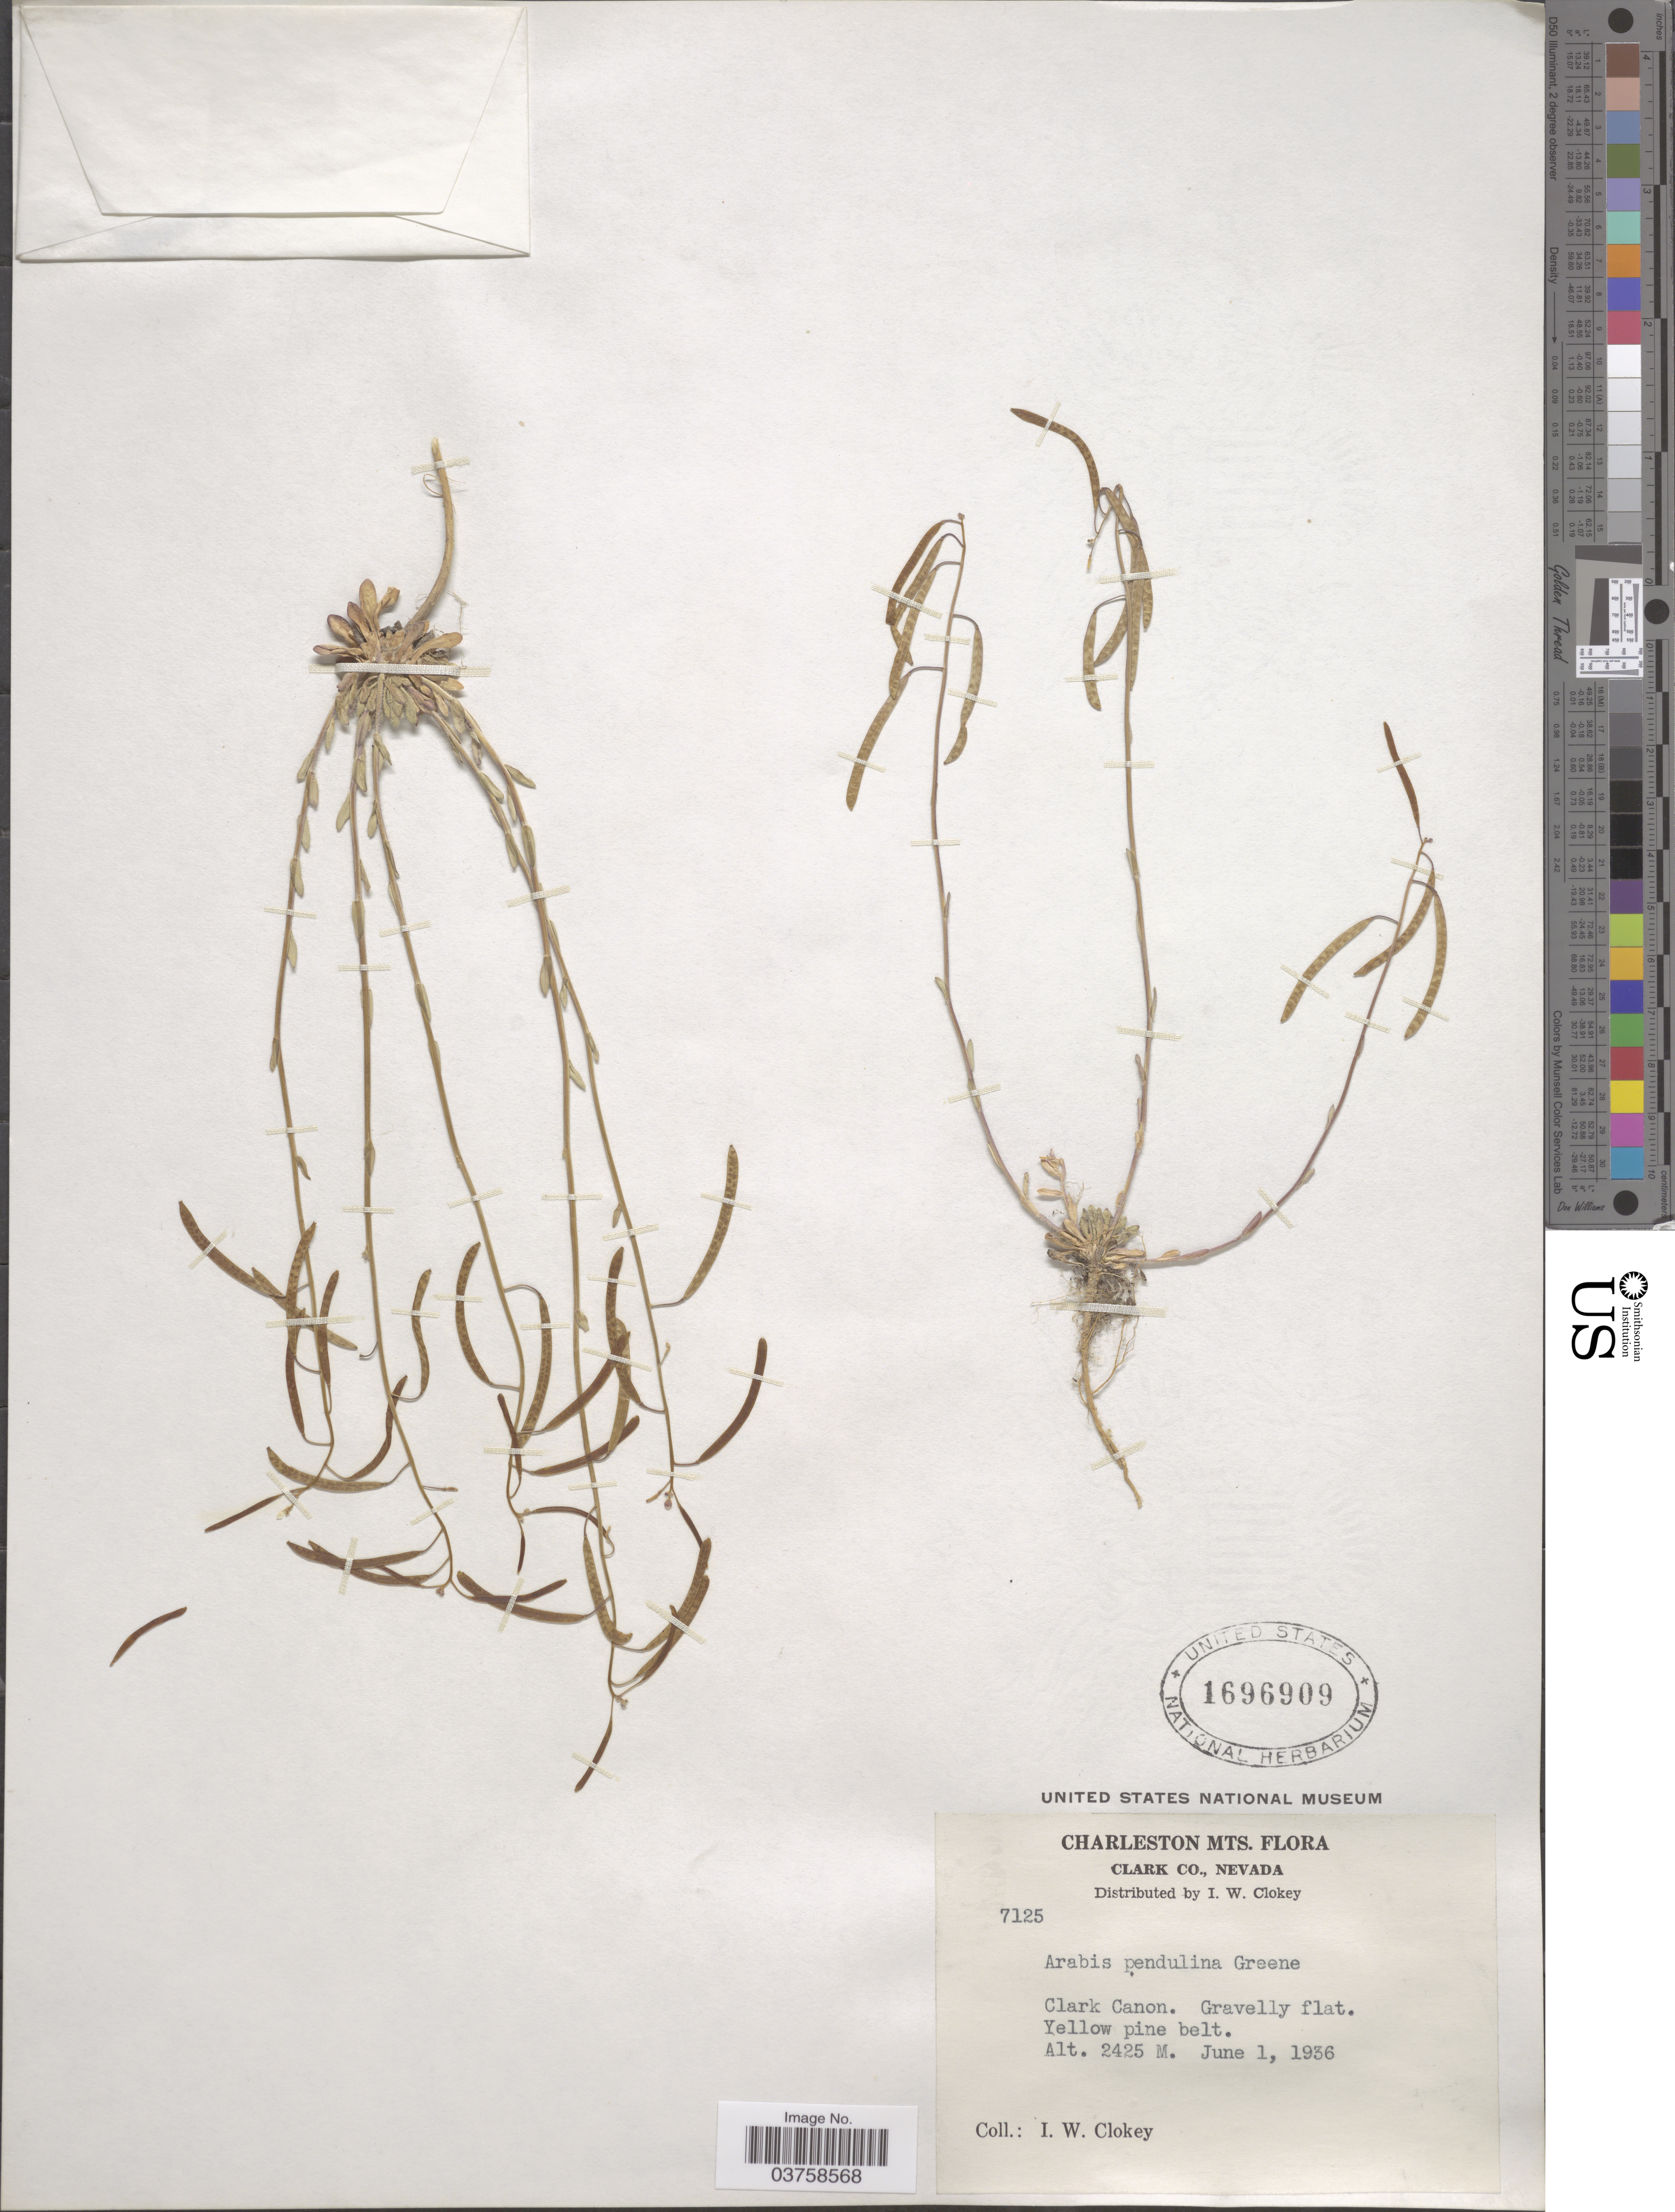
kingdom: Plantae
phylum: Tracheophyta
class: Magnoliopsida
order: Brassicales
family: Brassicaceae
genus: Arabis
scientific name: Arabis pendulina var. pendulina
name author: Greene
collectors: I. W. Clokey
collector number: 7125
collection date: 1936-06-01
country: United States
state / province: Nevada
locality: Charleston Mts. Clark Co. Clark Canon.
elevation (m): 2425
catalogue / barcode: US 1696909